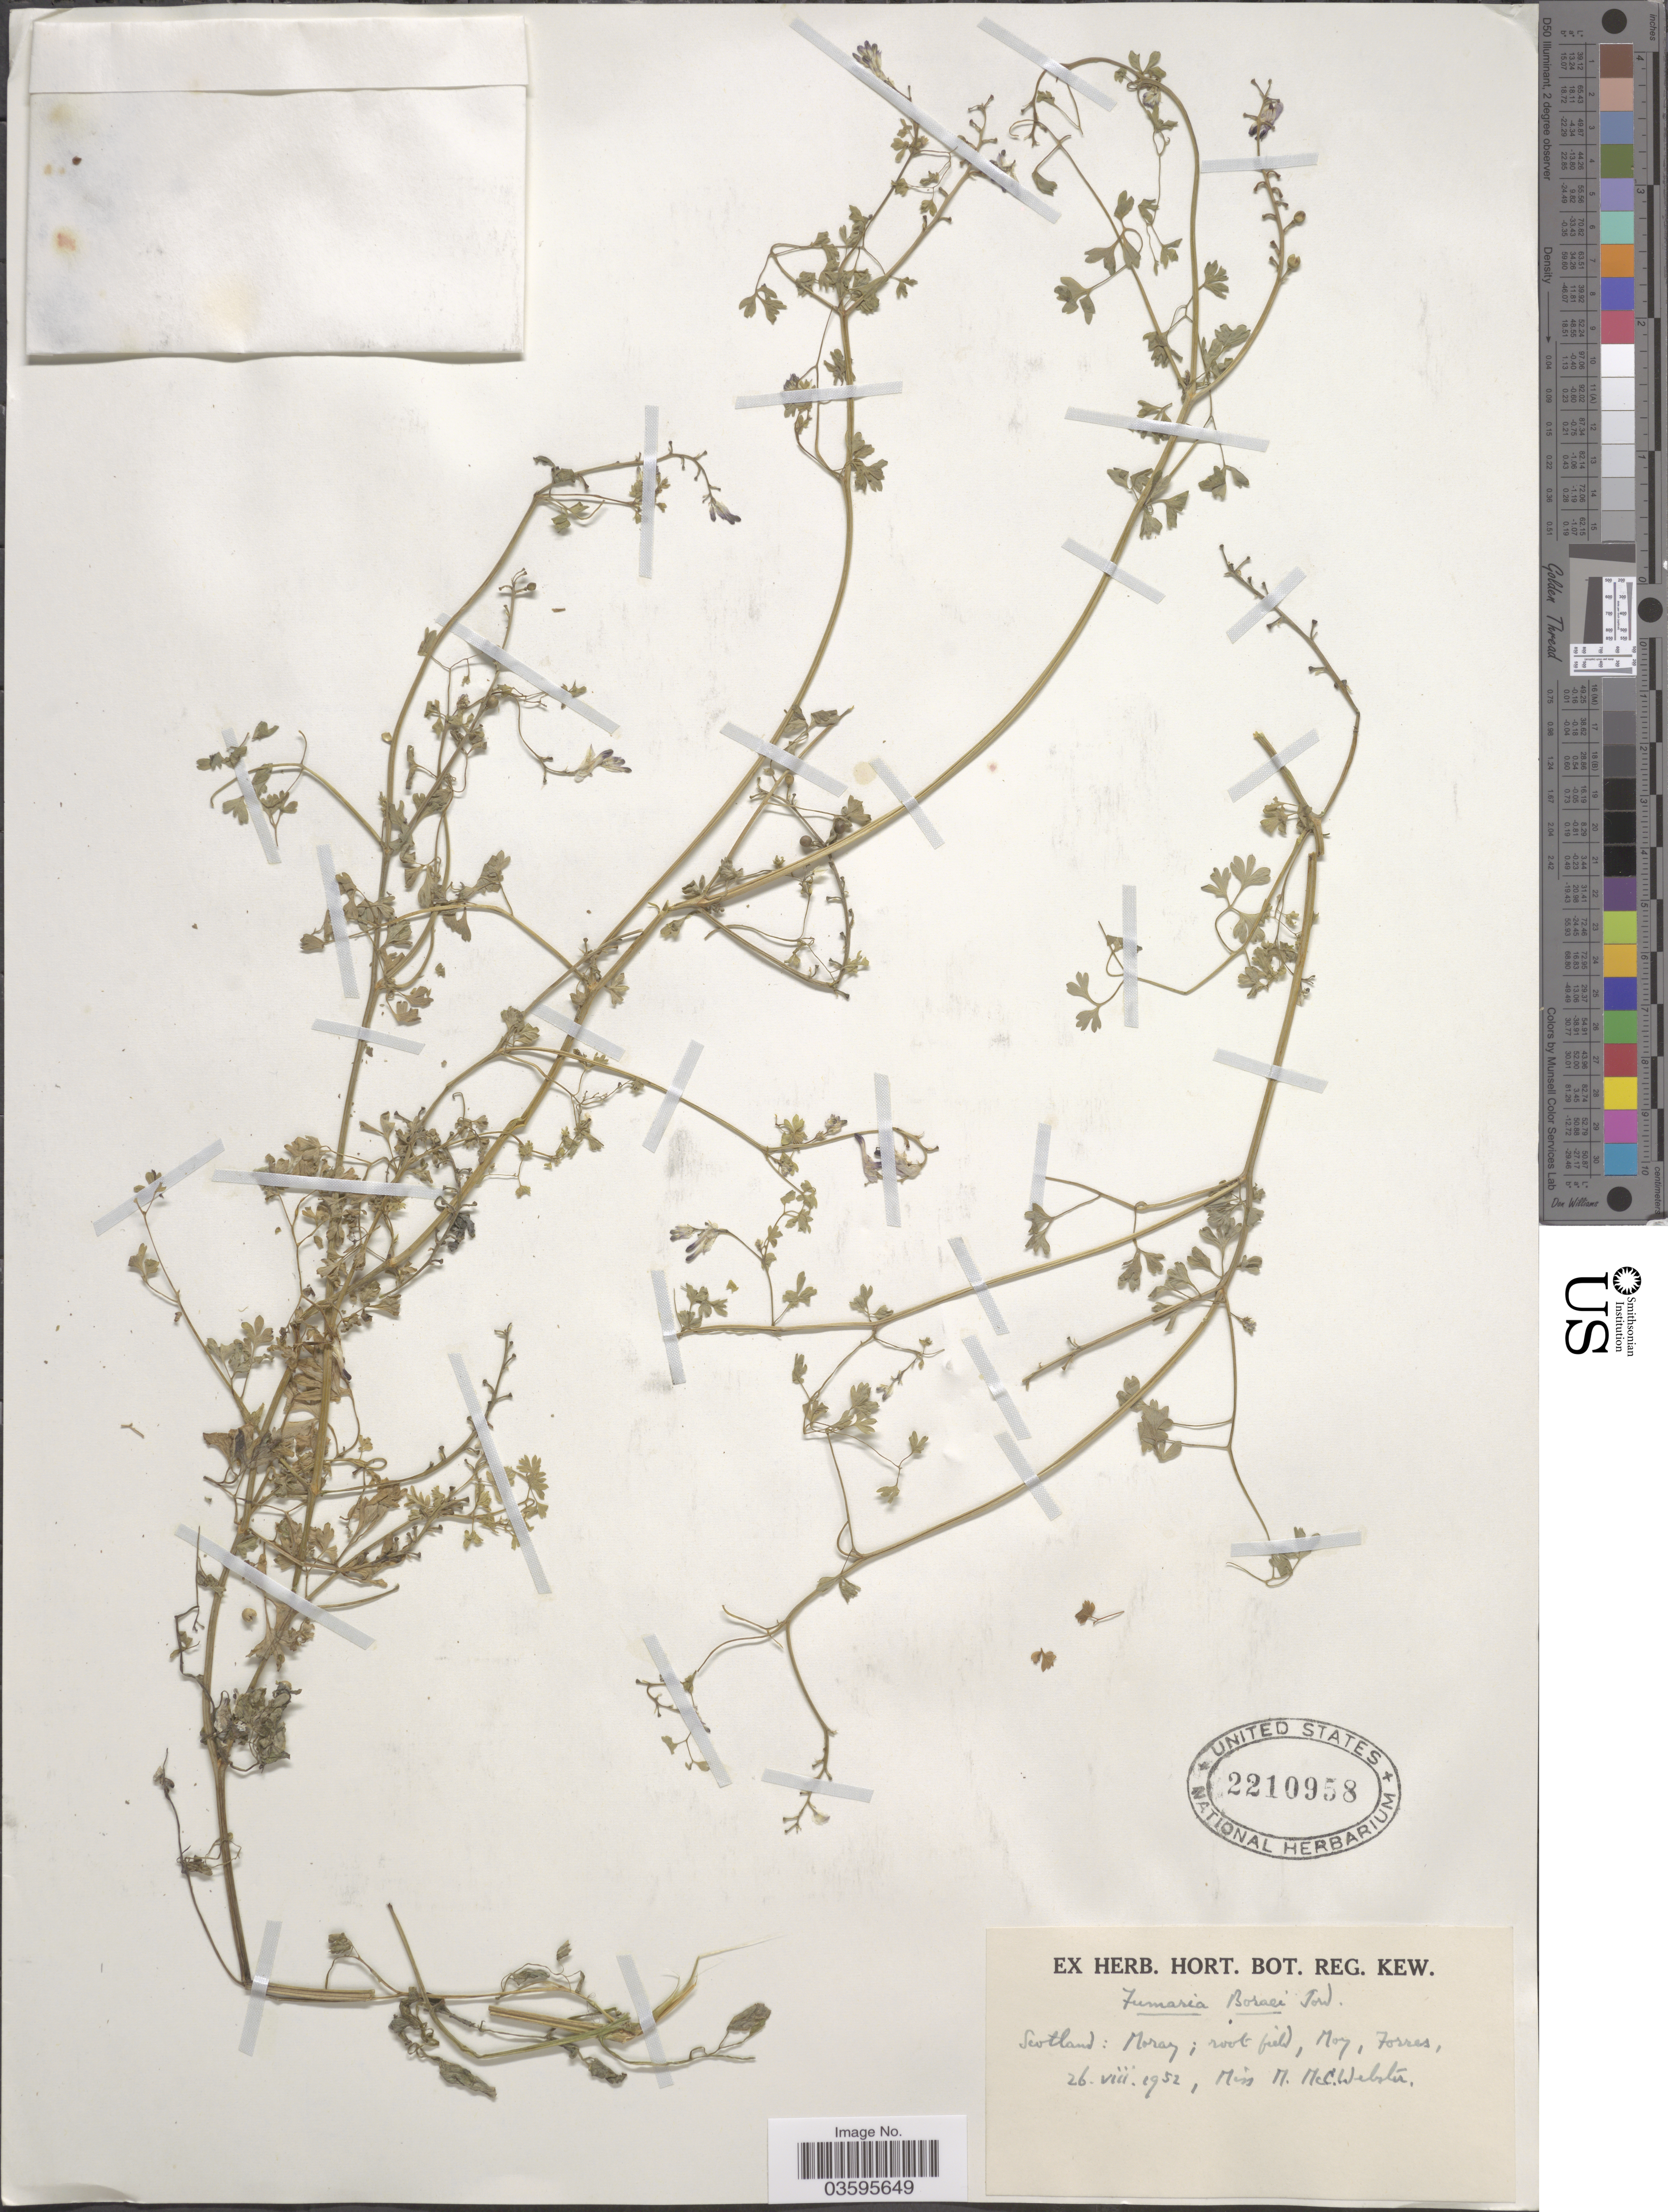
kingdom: Plantae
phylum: Tracheophyta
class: Magnoliopsida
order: Ranunculales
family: Papaveraceae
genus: Fumaria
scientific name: Fumaria boraei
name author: Jord.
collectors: M. McCallm Webster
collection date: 1952-08-26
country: United Kingdom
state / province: Scotland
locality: Moray; root field, Moy, Forres.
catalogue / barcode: US 2210958